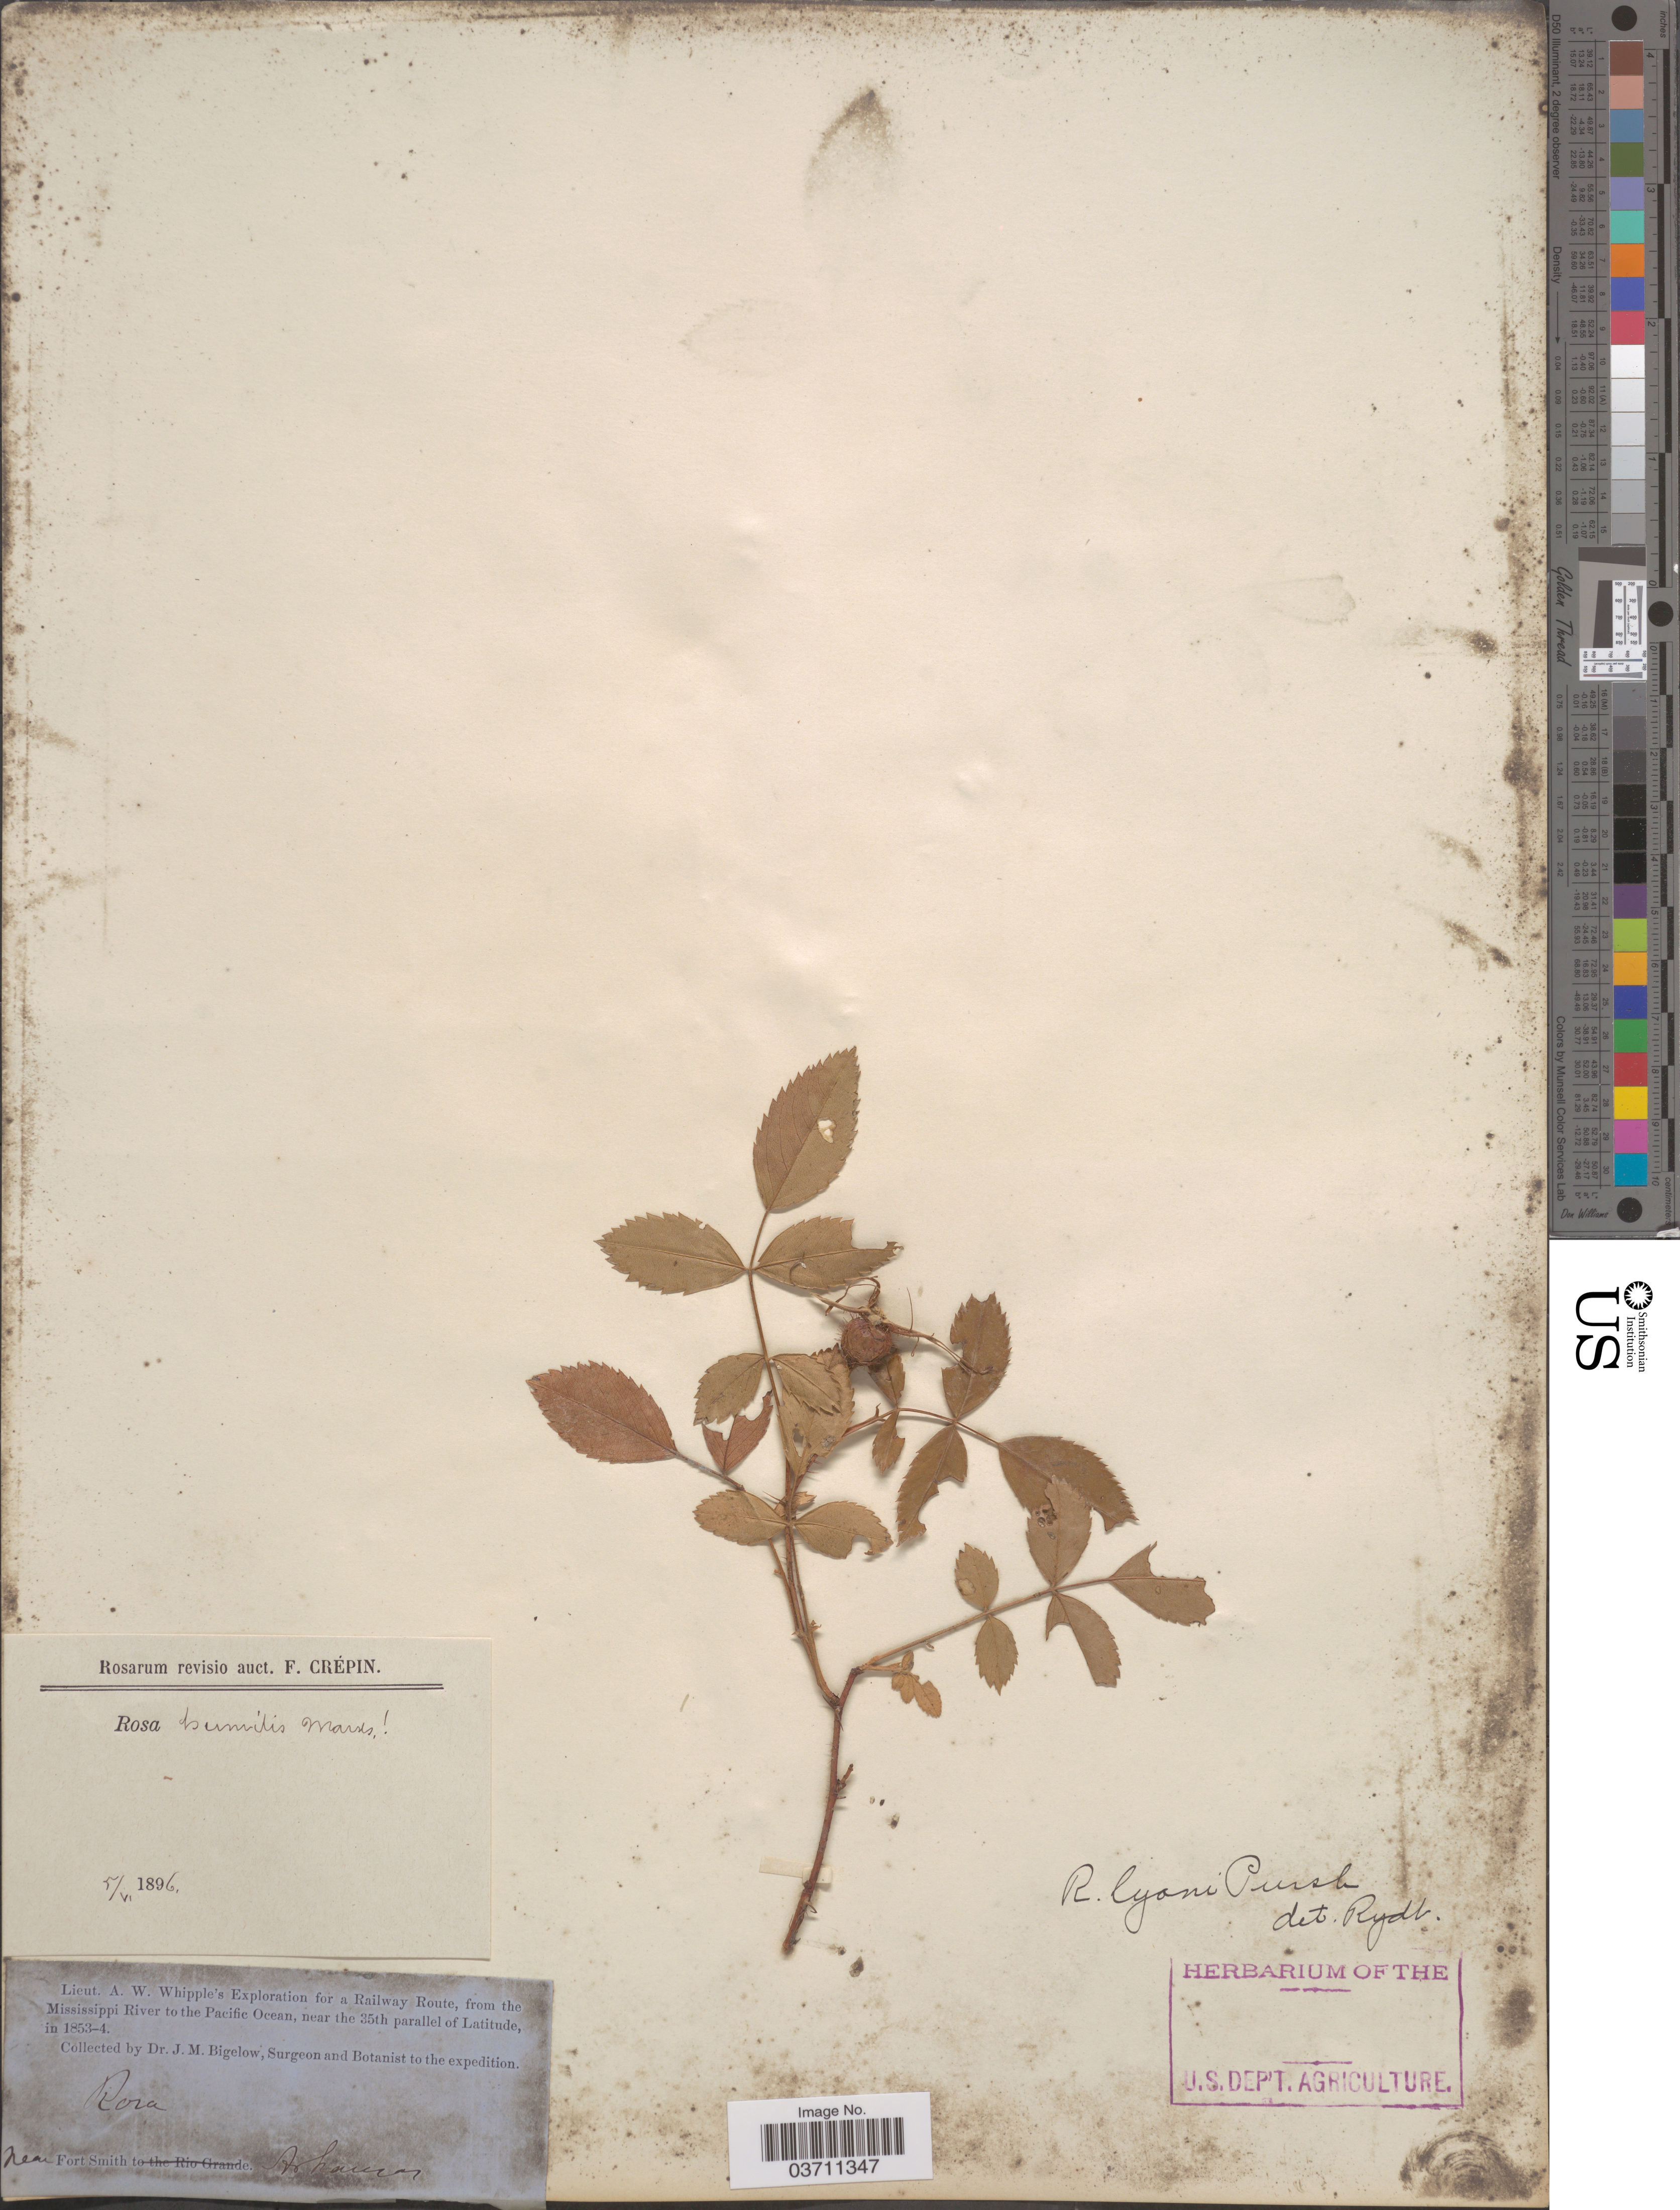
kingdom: Plantae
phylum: Tracheophyta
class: Magnoliopsida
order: Rosales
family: Rosaceae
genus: Rosa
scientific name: Rosa lyoni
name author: Pursh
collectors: J. M. Bigelow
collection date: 1853/1854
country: United States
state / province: Arkansas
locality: Railway Route, from the Mississippi River to the Pacific Ocean, near the 35th parallel of Latitude. Near Fort Smith.